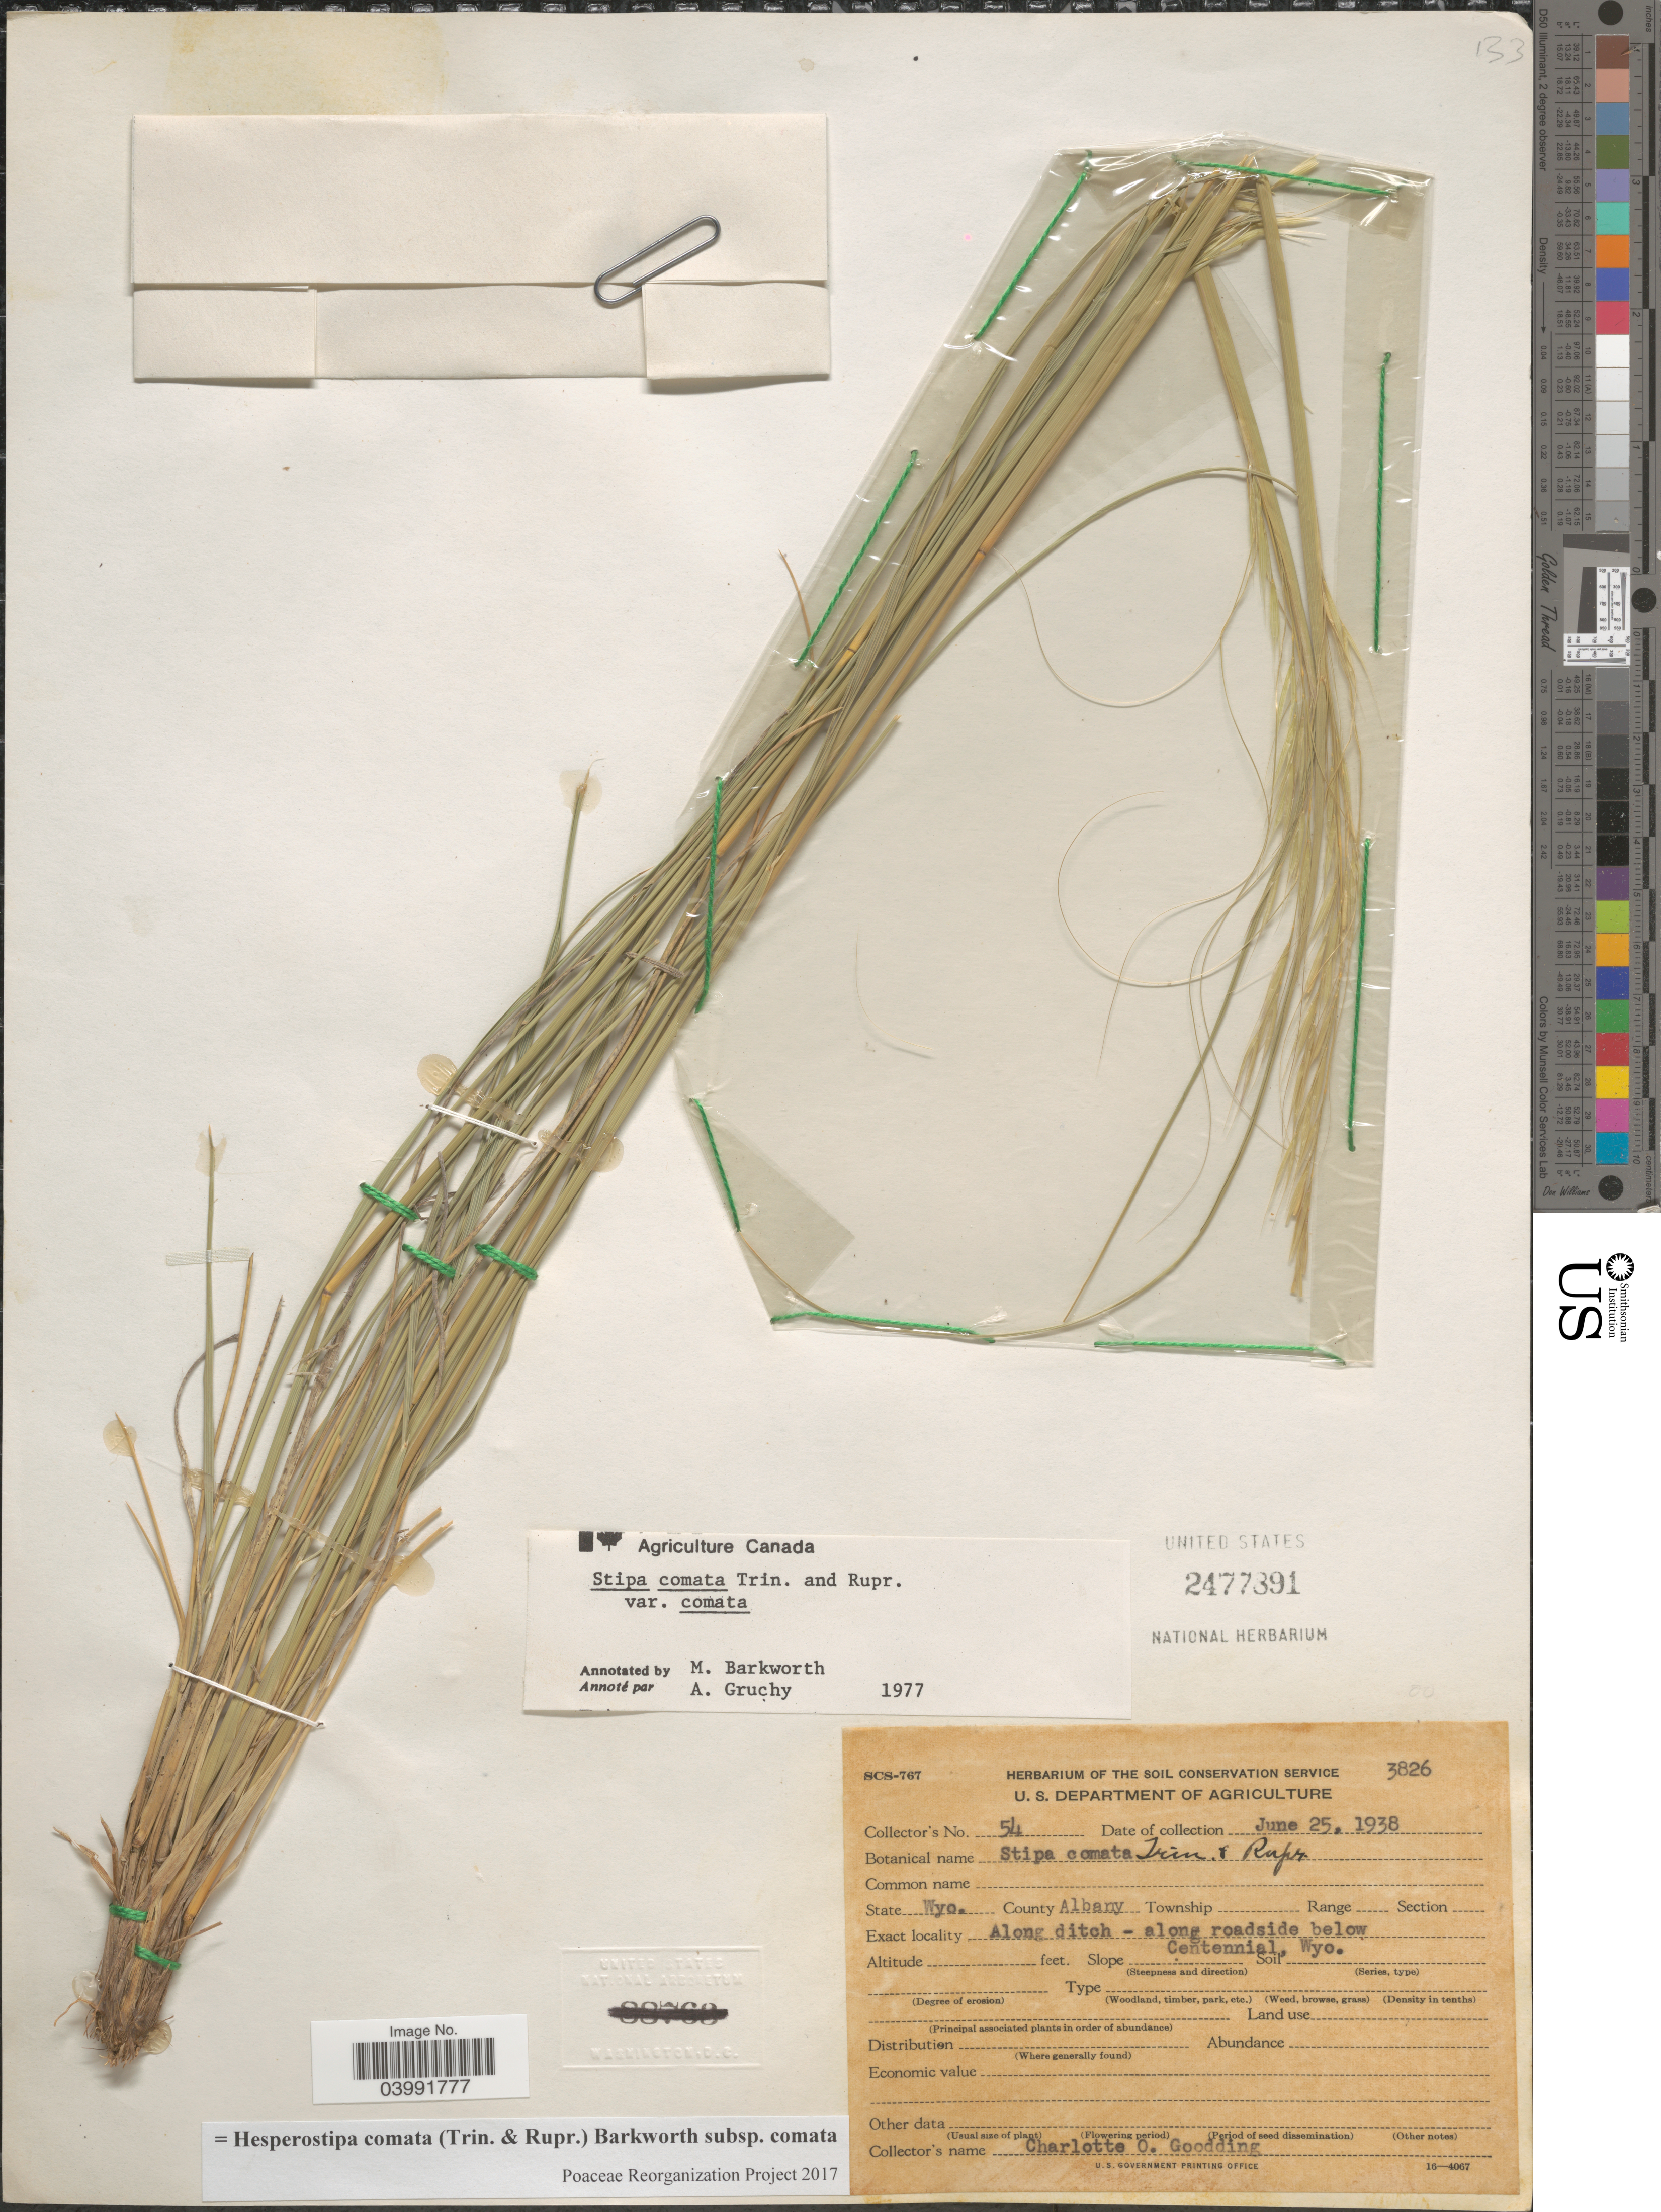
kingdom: Plantae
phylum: Tracheophyta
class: Liliopsida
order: Poales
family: Poaceae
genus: Hesperostipa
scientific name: Hesperostipa comata subsp. comata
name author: (Trin. & Rupr.) Barkworth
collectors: C. Goodding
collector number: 54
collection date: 1938-06-25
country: United States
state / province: Wyoming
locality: County Albany. Along ditch - along roadside below Centennial.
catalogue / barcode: US 2477891